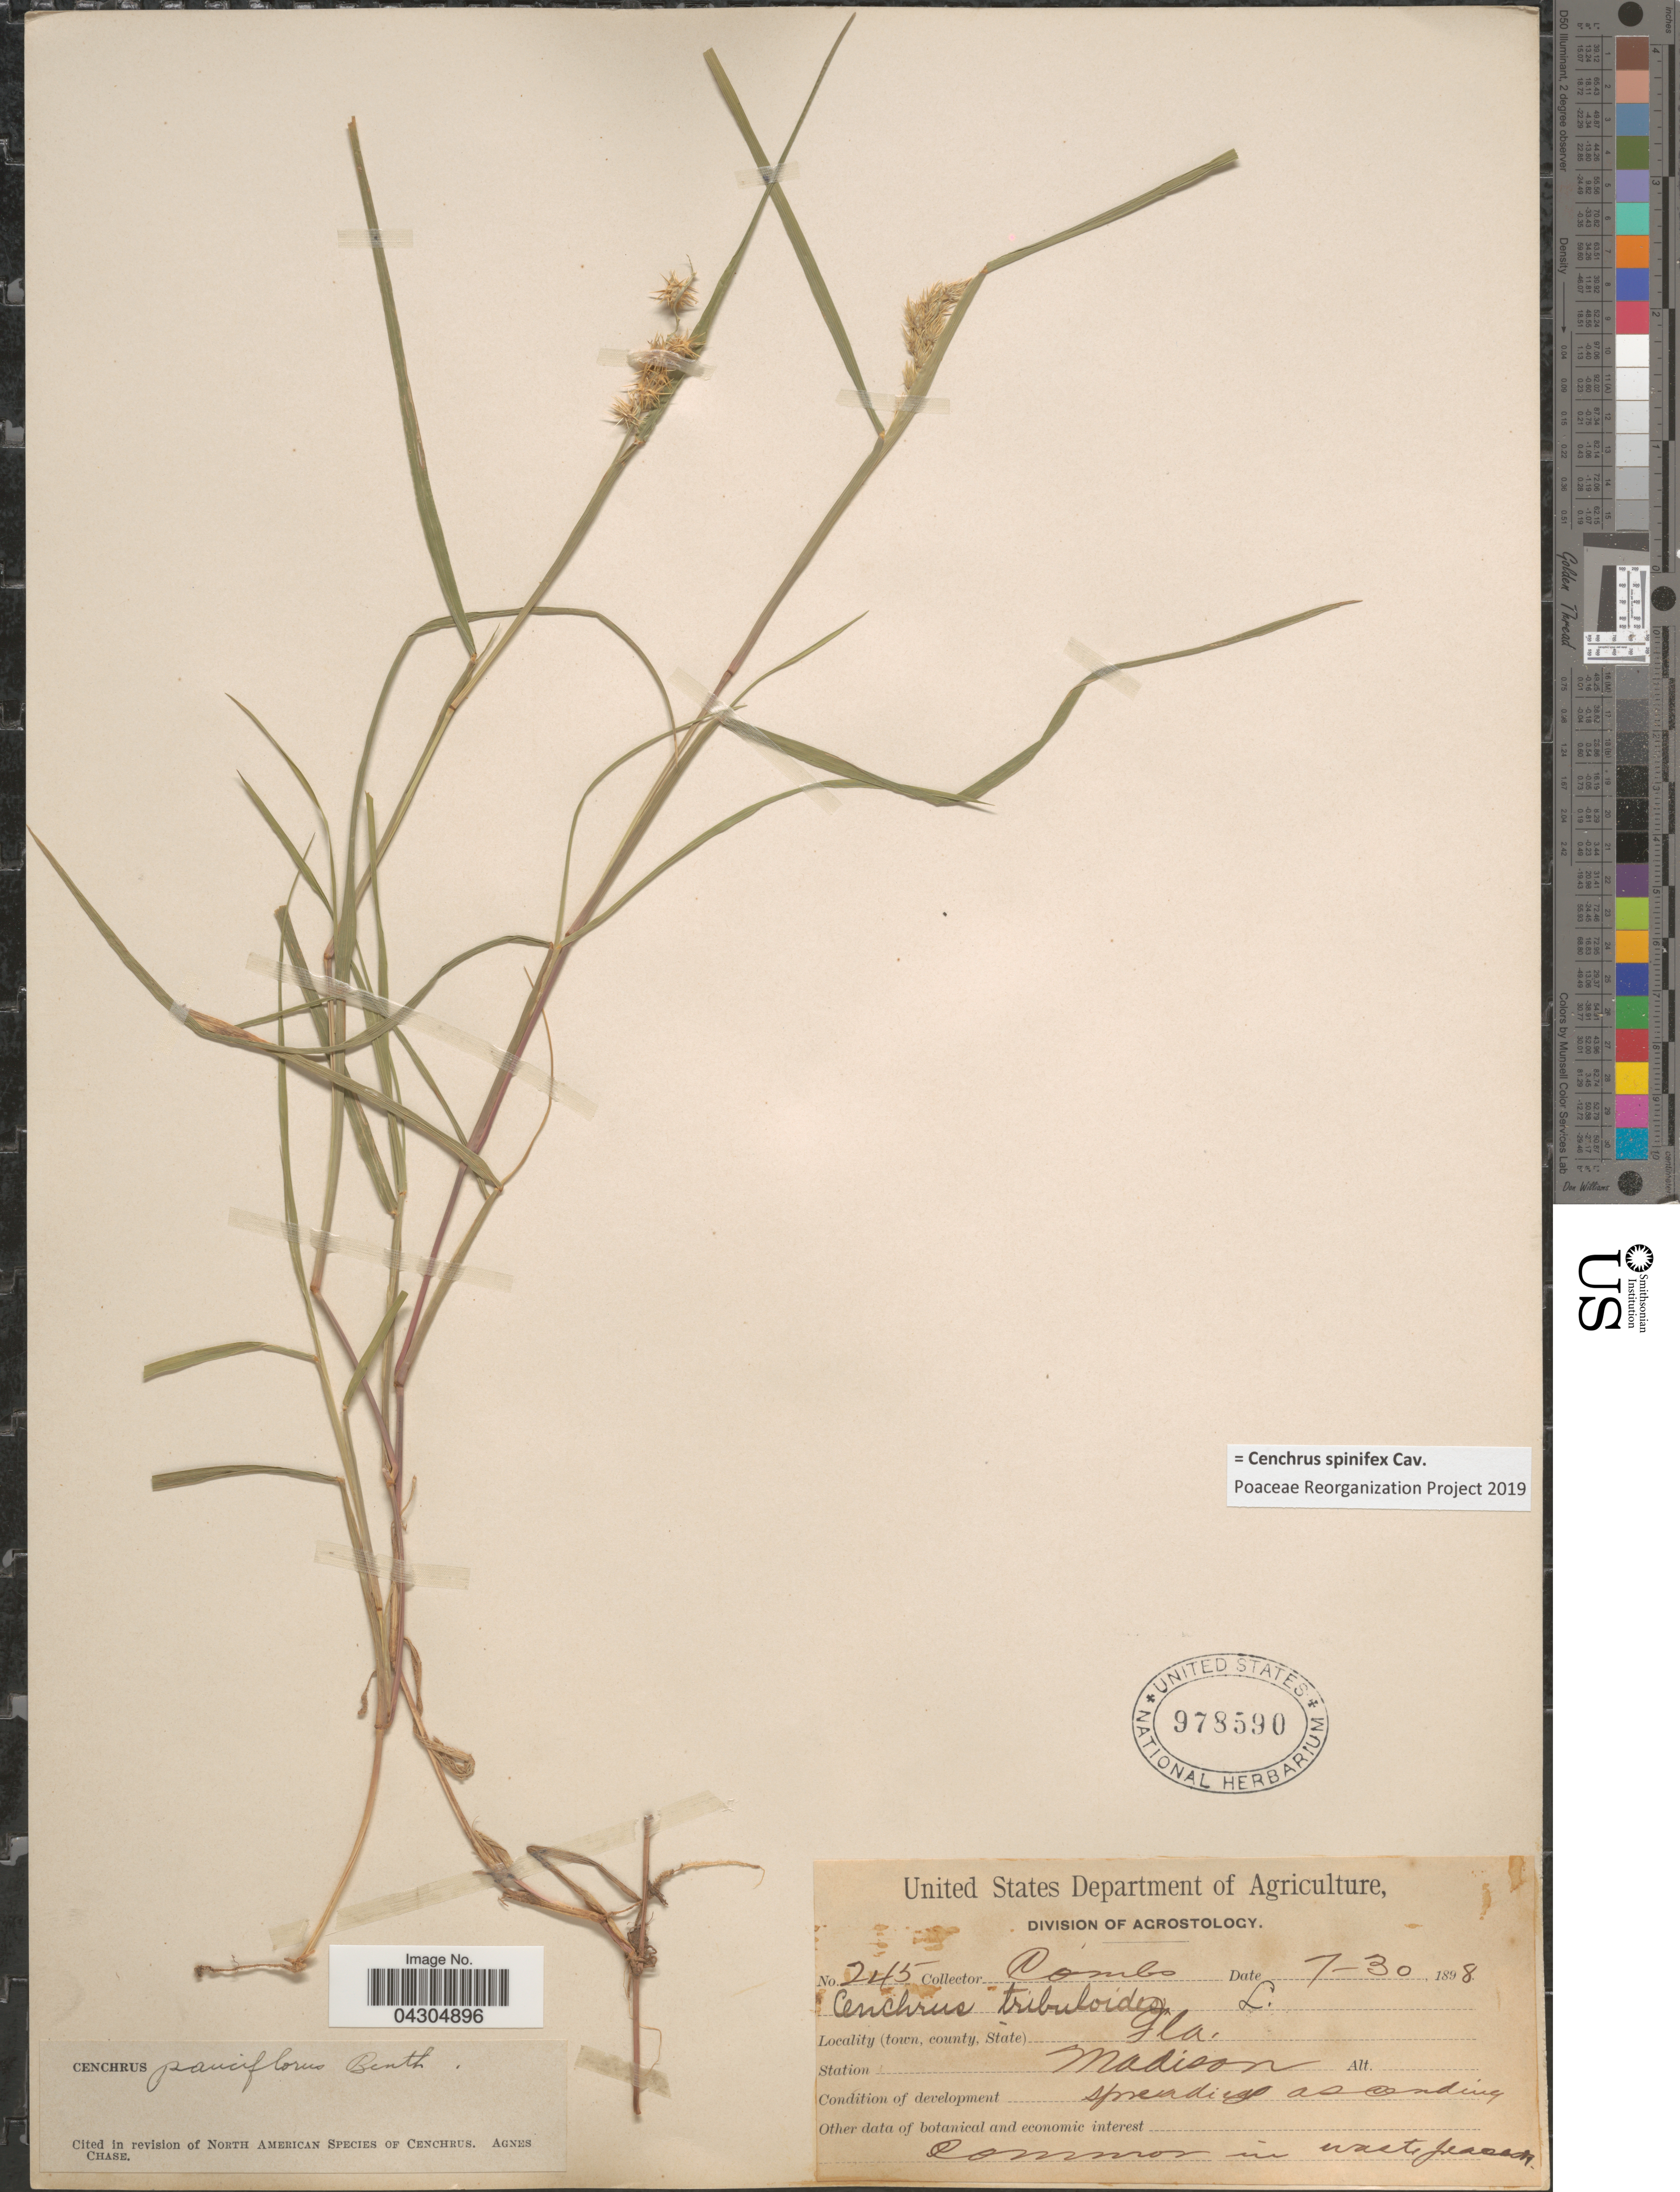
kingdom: Plantae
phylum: Tracheophyta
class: Liliopsida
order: Poales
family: Poaceae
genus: Cenchrus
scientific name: Cenchrus spinifex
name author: Cav.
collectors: -. Combs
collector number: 245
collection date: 1898-07-30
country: United States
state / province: Florida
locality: Madison.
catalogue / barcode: US 978590